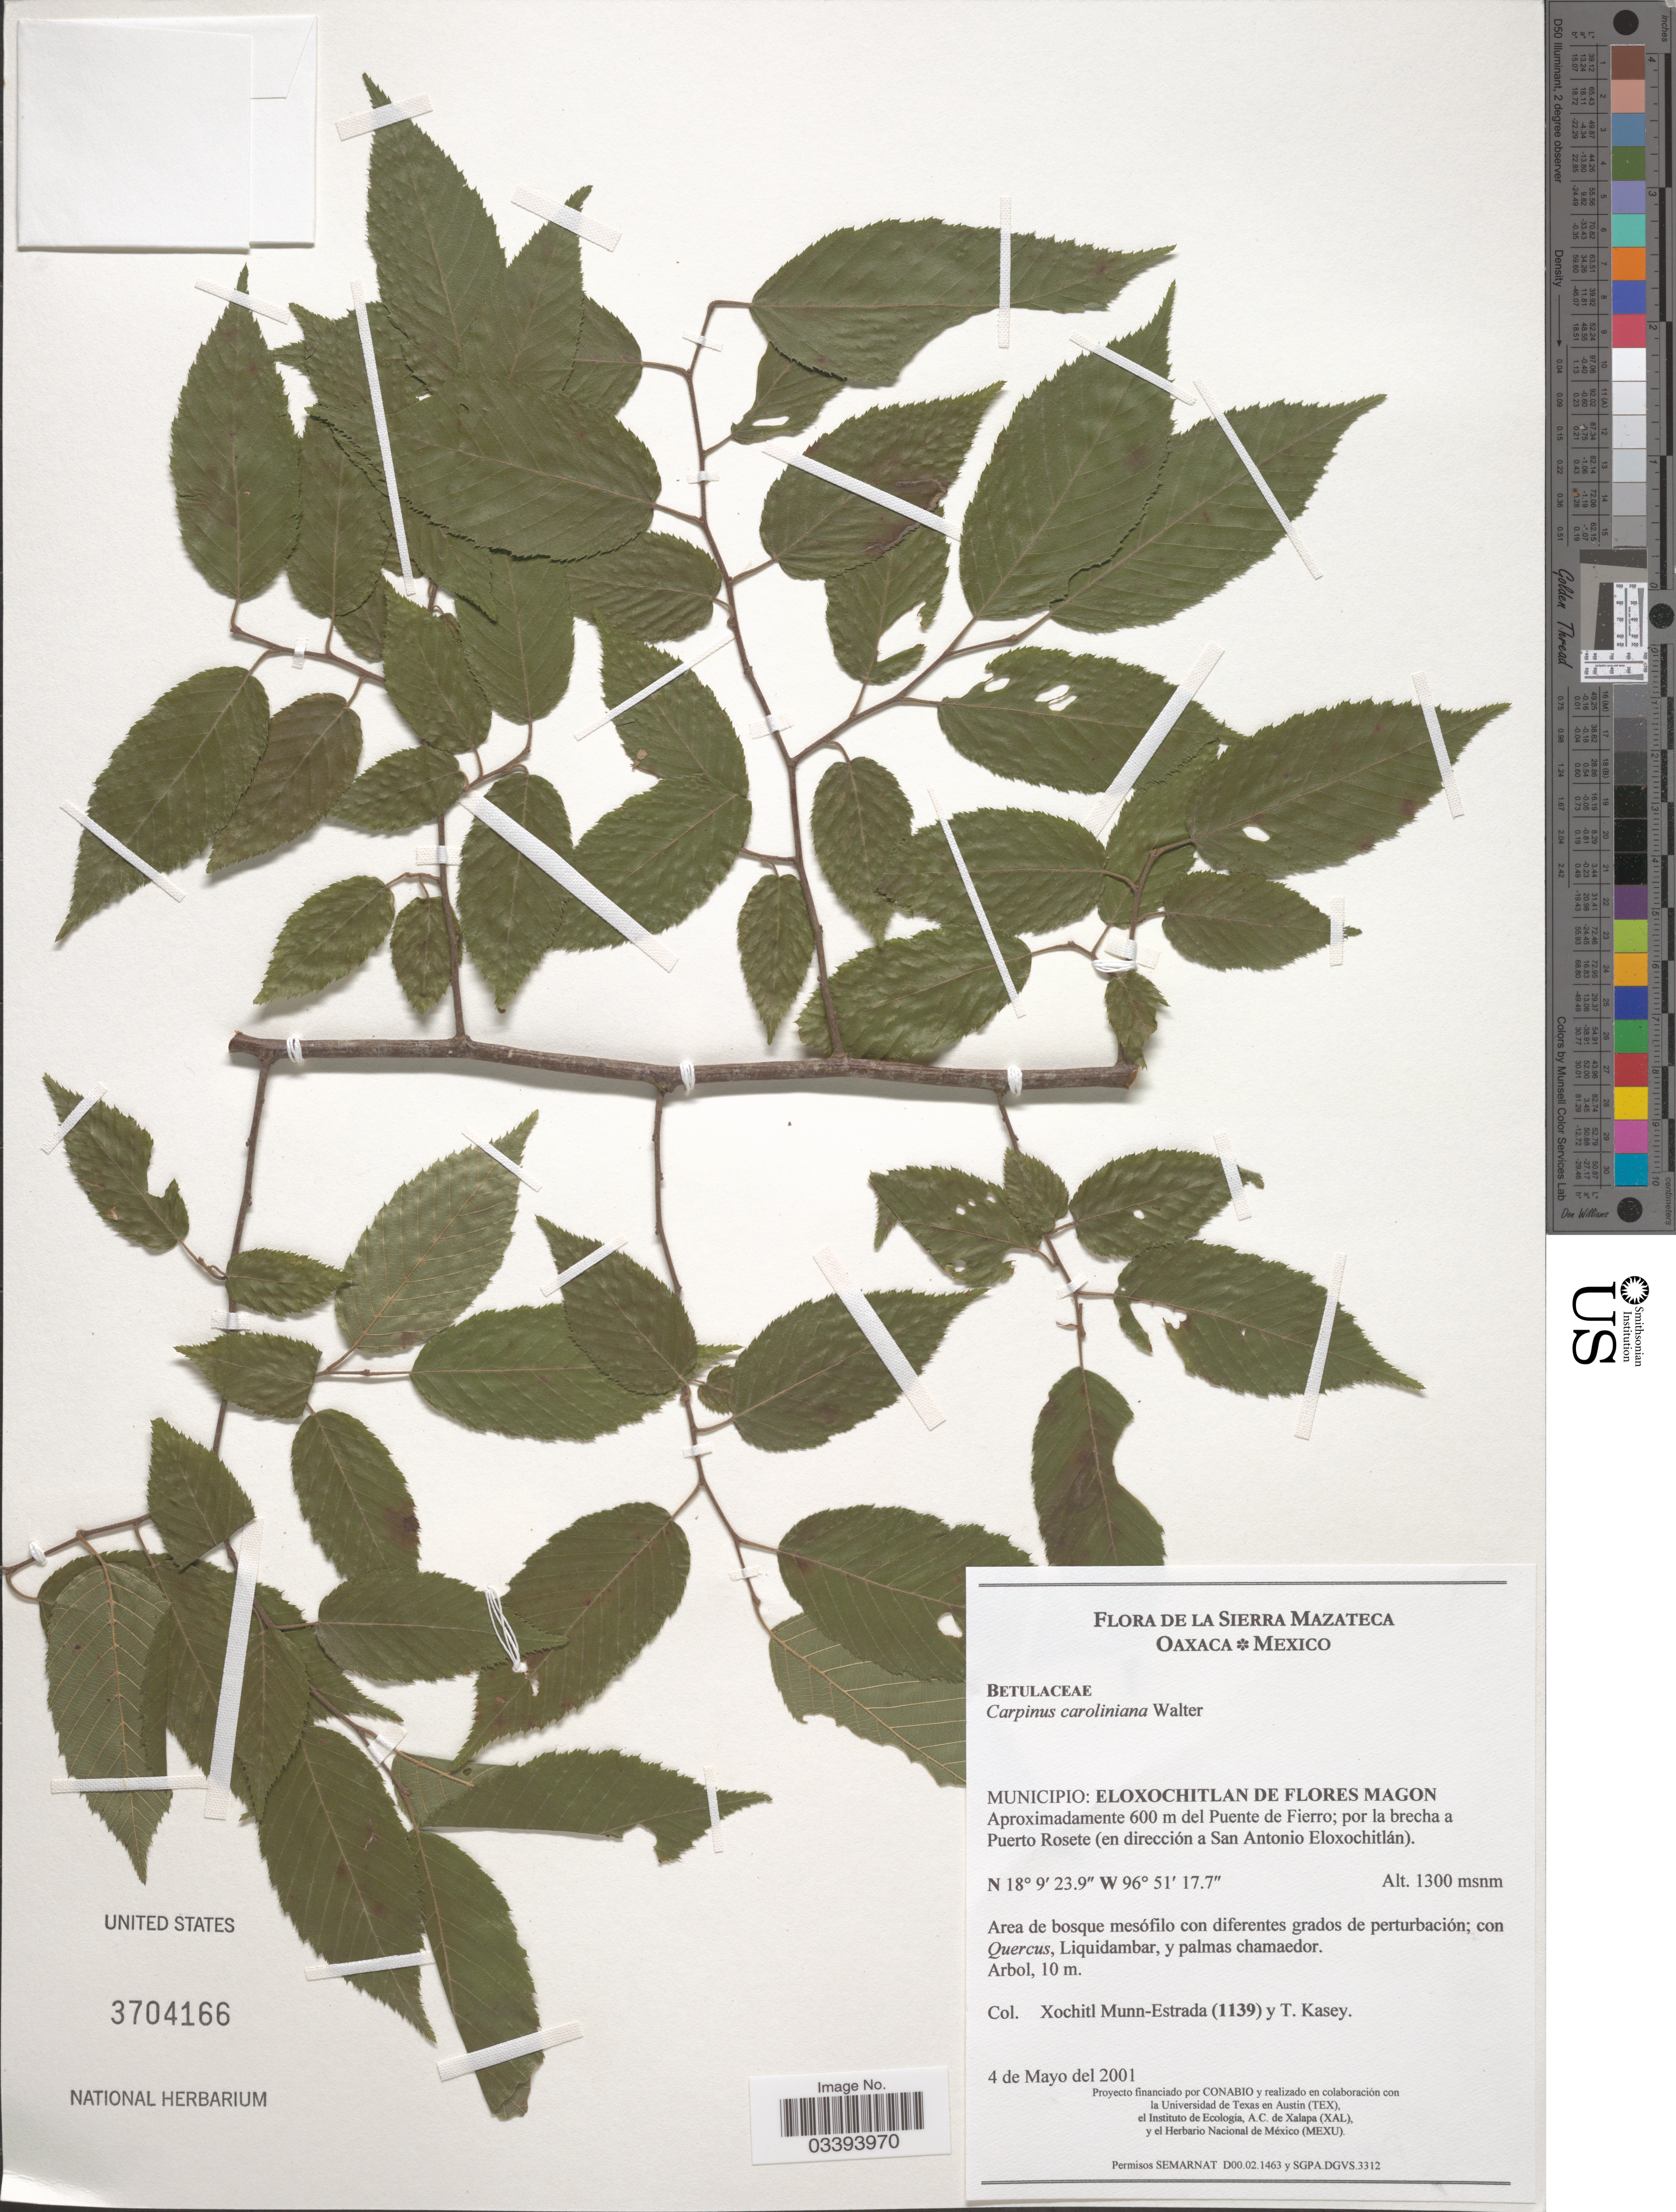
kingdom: Plantae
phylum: Tracheophyta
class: Magnoliopsida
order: Fagales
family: Betulaceae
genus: Carpinus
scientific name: Carpinus caroliniana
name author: Walter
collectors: X. Munn-Estrada & T. Kasey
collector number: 1139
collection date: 2001-05-04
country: Mexico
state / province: Oaxaca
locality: La Sierra Mazateca. Municipio: Eloxochitlan de Flores Magon. Aproximadamente 600 m del Puente de Fierro; por la brecha a Puerto Rosete (en dirección a San Antonio Eloxochitlán).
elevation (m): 1300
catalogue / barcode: US 3704166